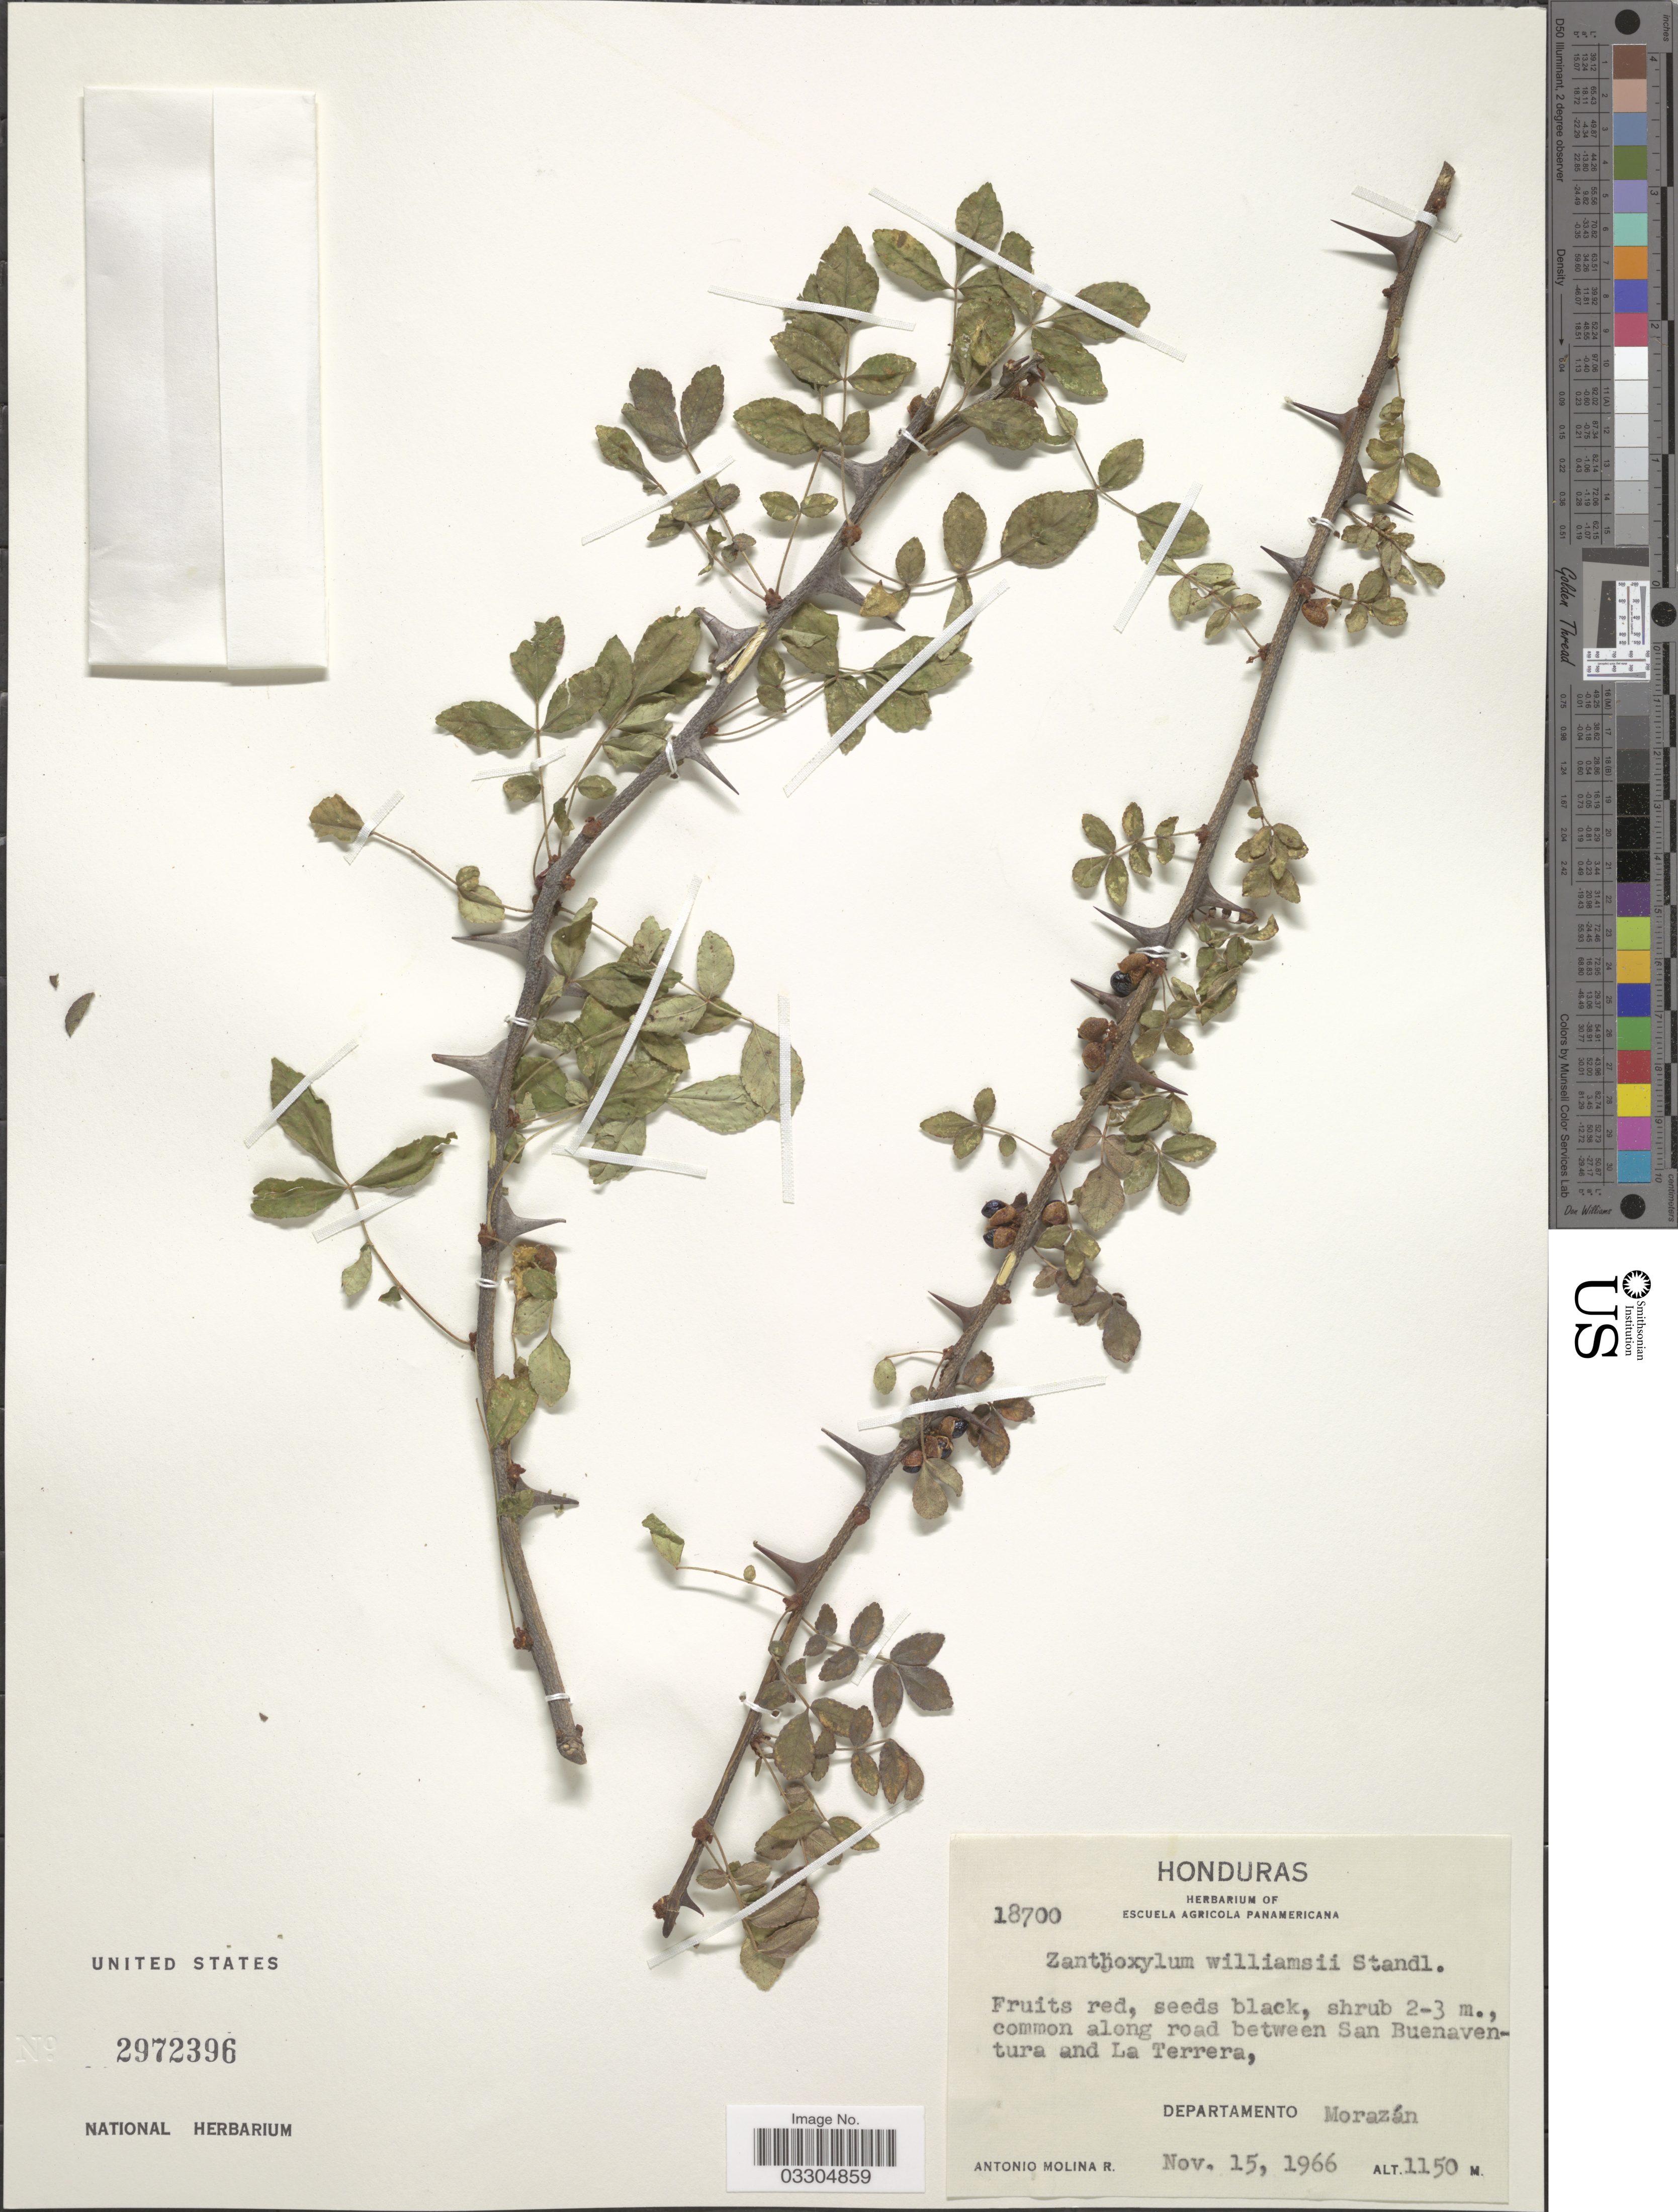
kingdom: Plantae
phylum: Tracheophyta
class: Magnoliopsida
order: Sapindales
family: Rutaceae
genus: Zanthoxylum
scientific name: Zanthoxylum williamsii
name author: Standl.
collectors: A. Molina R.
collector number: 18700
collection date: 1966-11-15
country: Honduras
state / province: Fco. Morazán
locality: Along road between San Buenaventura and La Terrera, Departamento Morazán.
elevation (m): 1150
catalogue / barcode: US 2972396